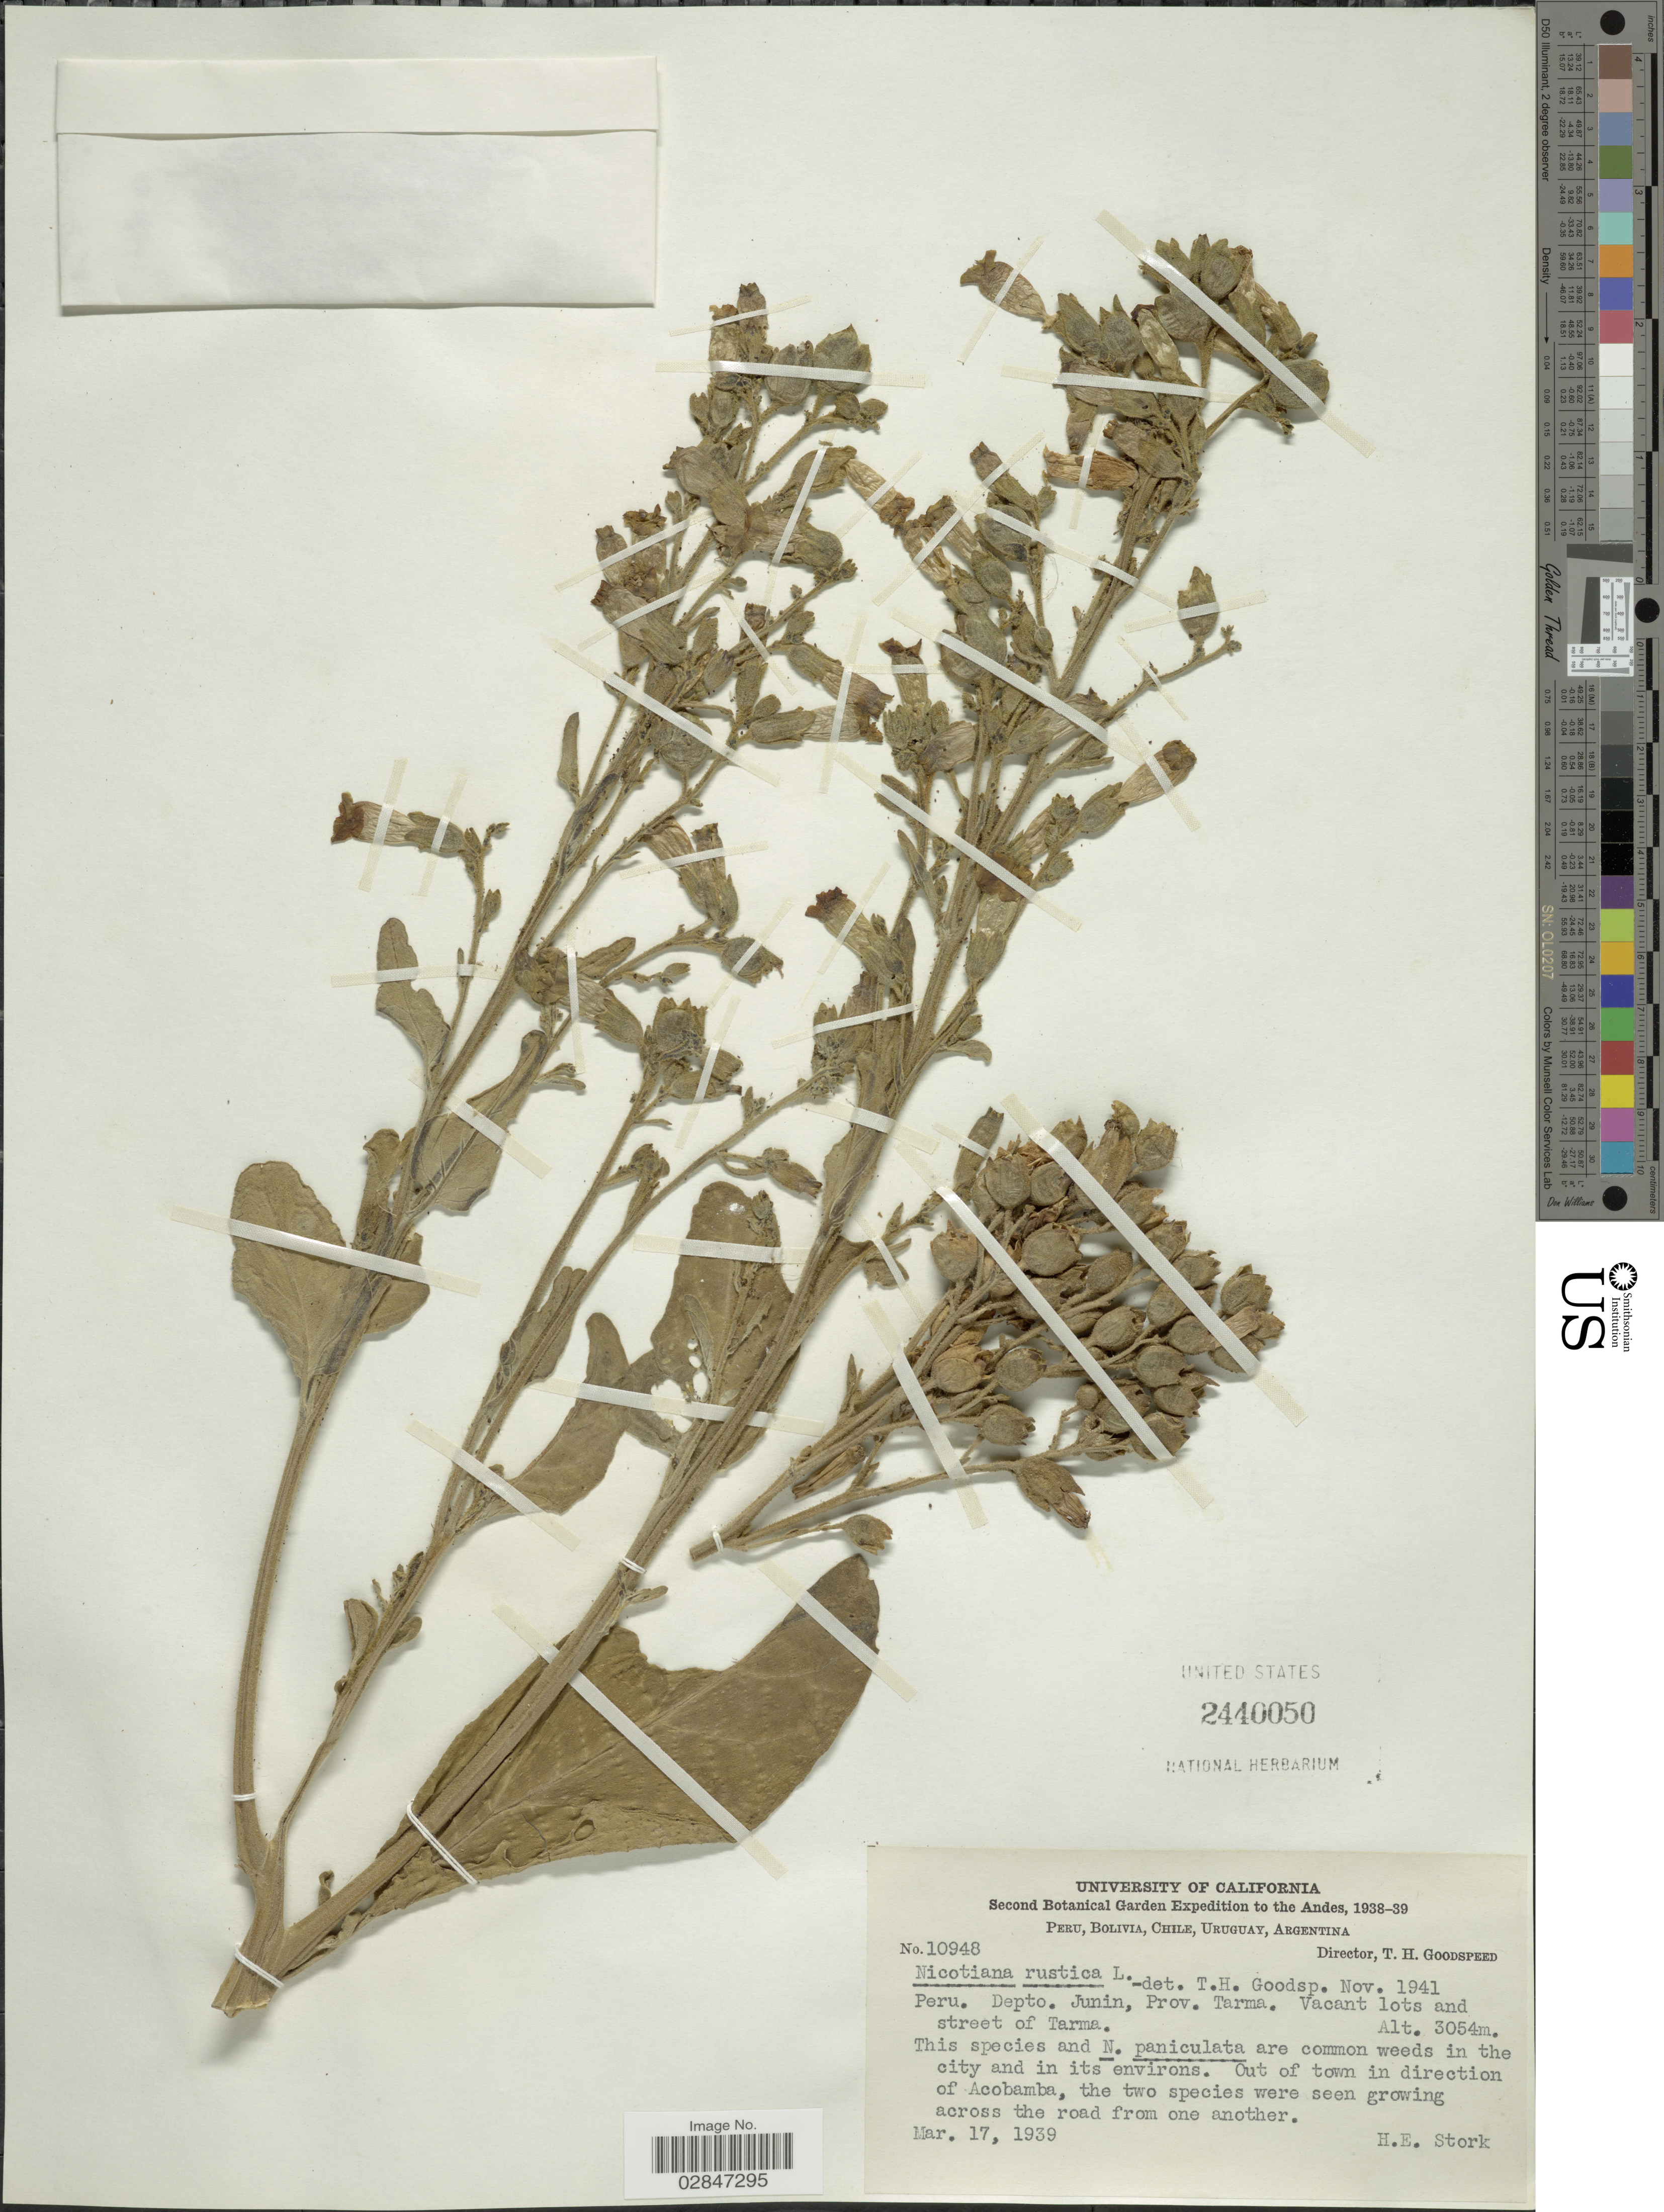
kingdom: Plantae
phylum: Tracheophyta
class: Magnoliopsida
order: Solanales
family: Solanaceae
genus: Nicotiana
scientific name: Nicotiana rustica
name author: L.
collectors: H. E. Stork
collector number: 10948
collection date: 1939-03-17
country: Peru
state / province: Junín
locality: The Andes, Depto. Junin, Prov. Tarma, Vacant lots and street of Tarma.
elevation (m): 3054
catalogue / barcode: US 2440050